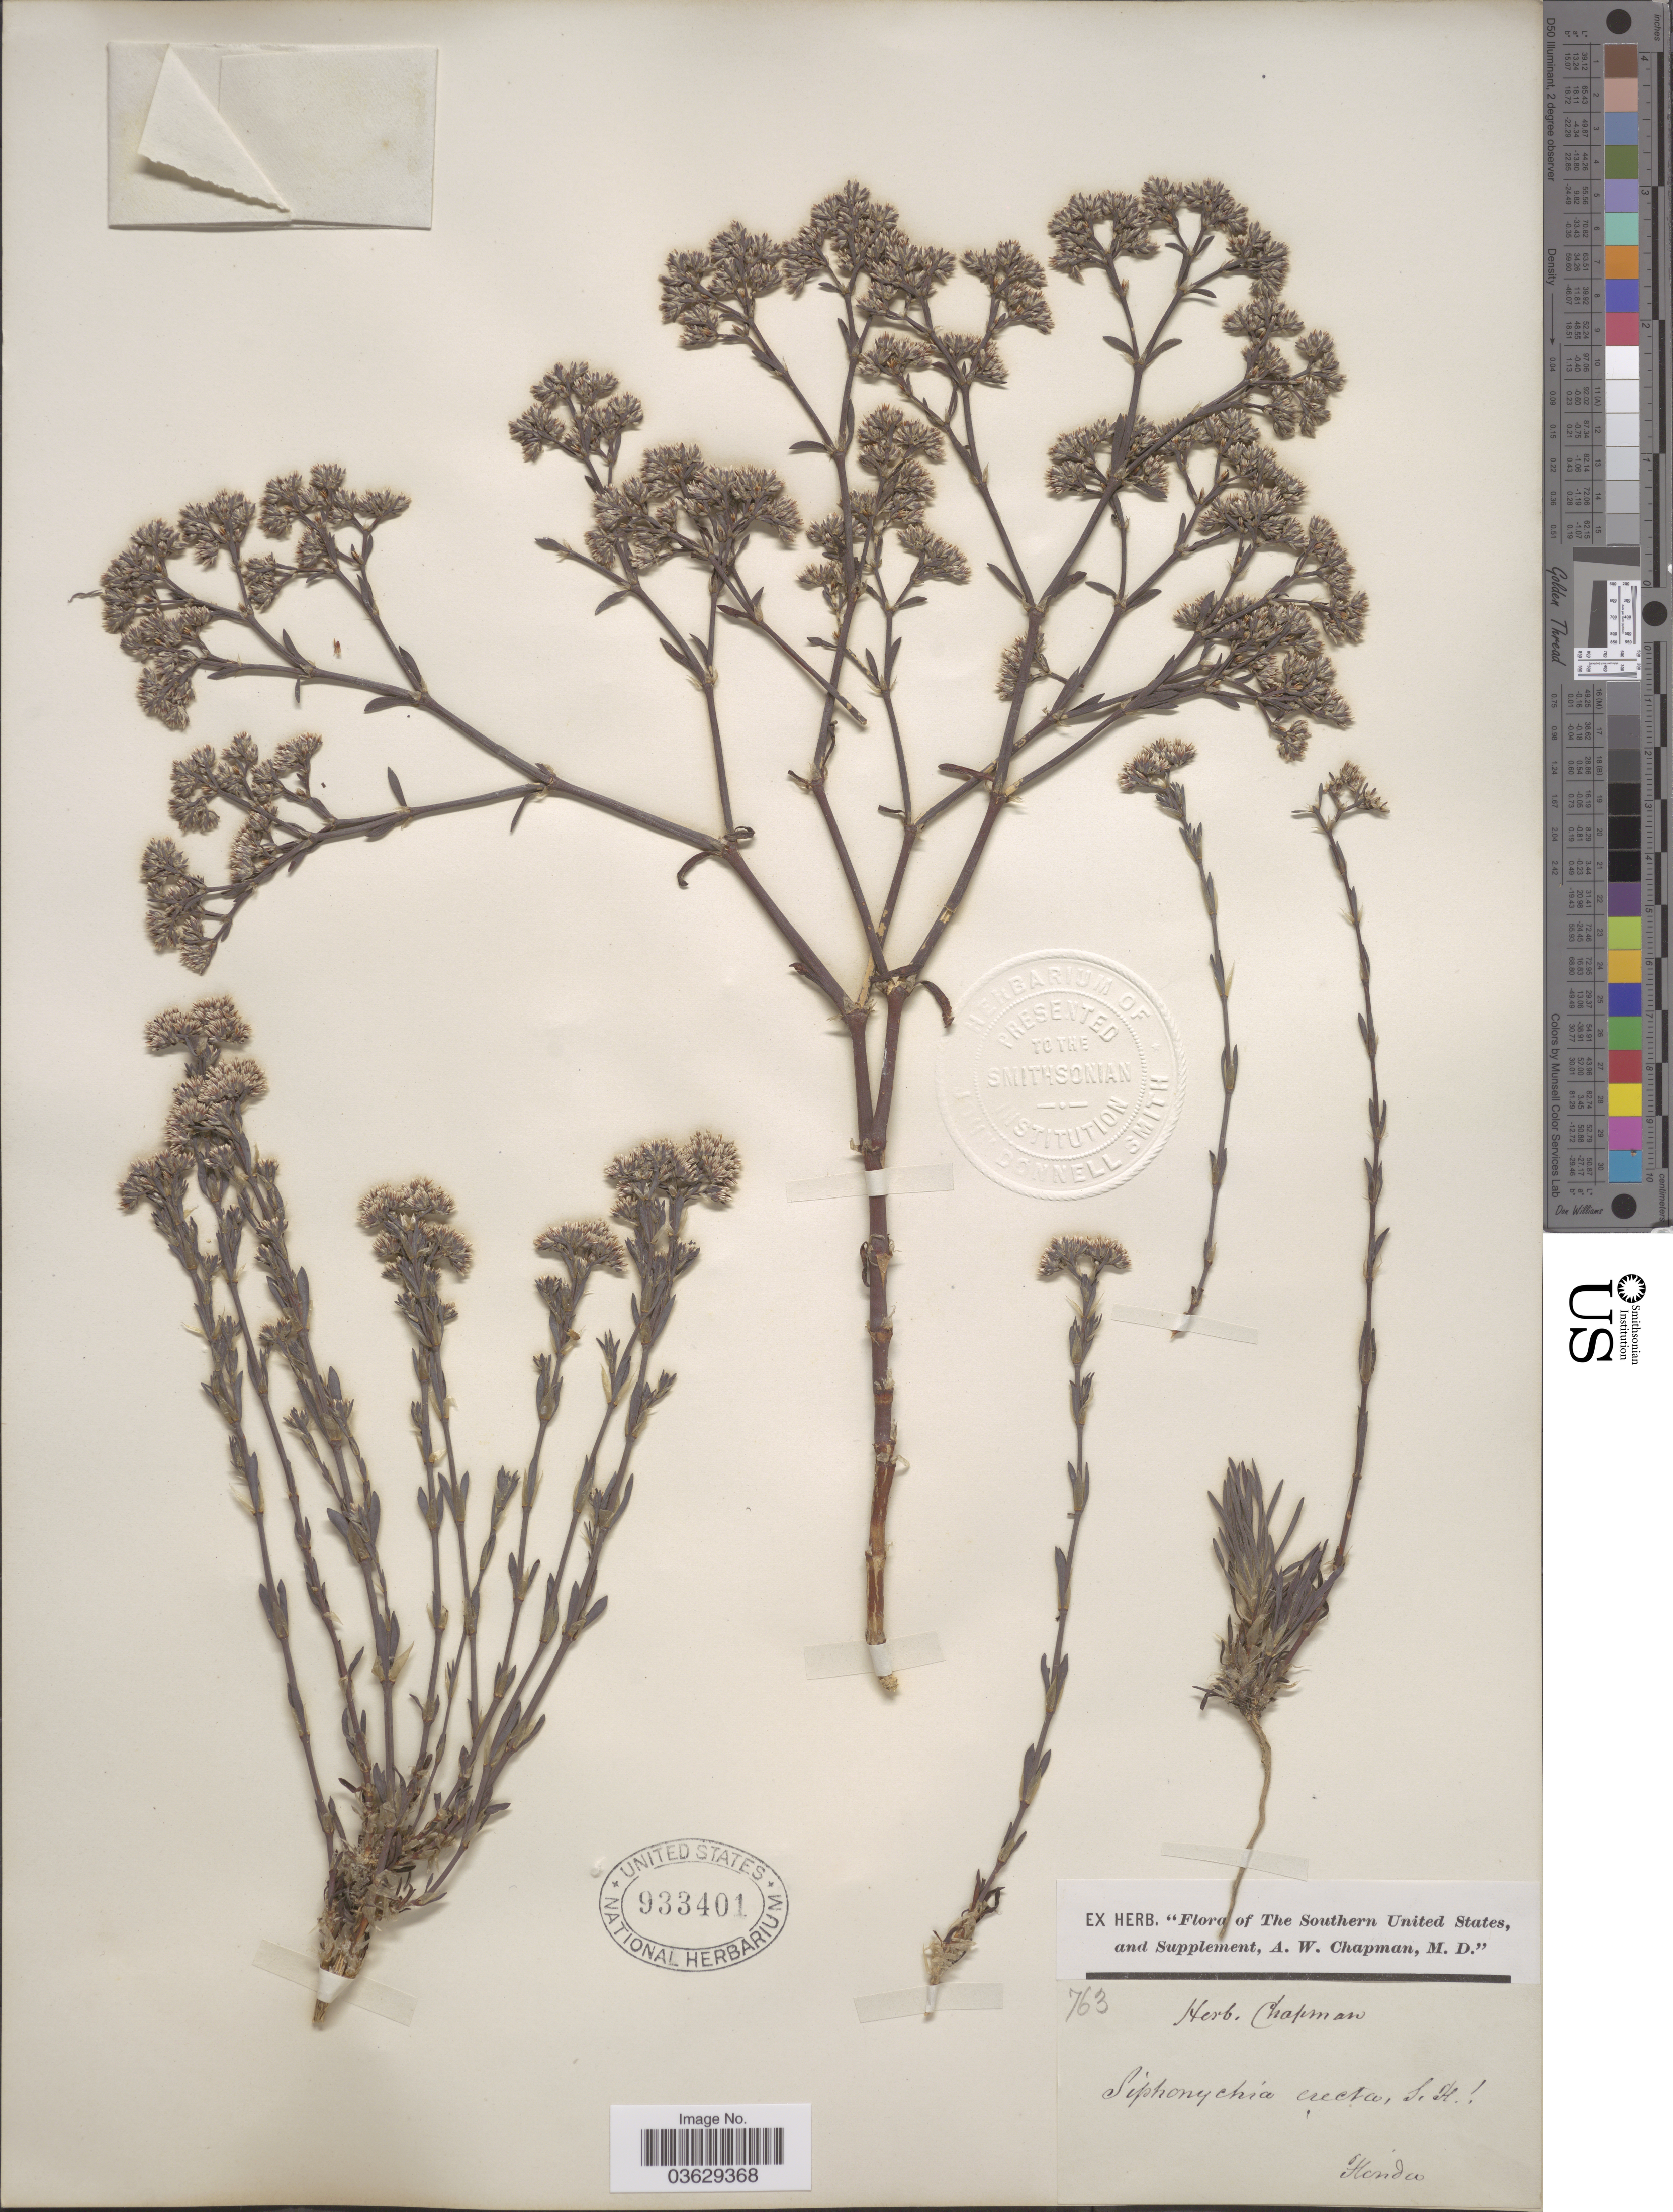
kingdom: Plantae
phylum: Tracheophyta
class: Magnoliopsida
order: Caryophyllales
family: Caryophyllaceae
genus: Paronychia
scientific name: Paronychia erecta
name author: (Chapm.) Shinners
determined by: Strong, Mark T., (BOT), Smithsonian Institution - National Museum of Natural History (UNITED STATES)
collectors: ex herb. A.W. Chapman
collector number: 763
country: United States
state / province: Florida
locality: The Southern United States.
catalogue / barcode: US 933401